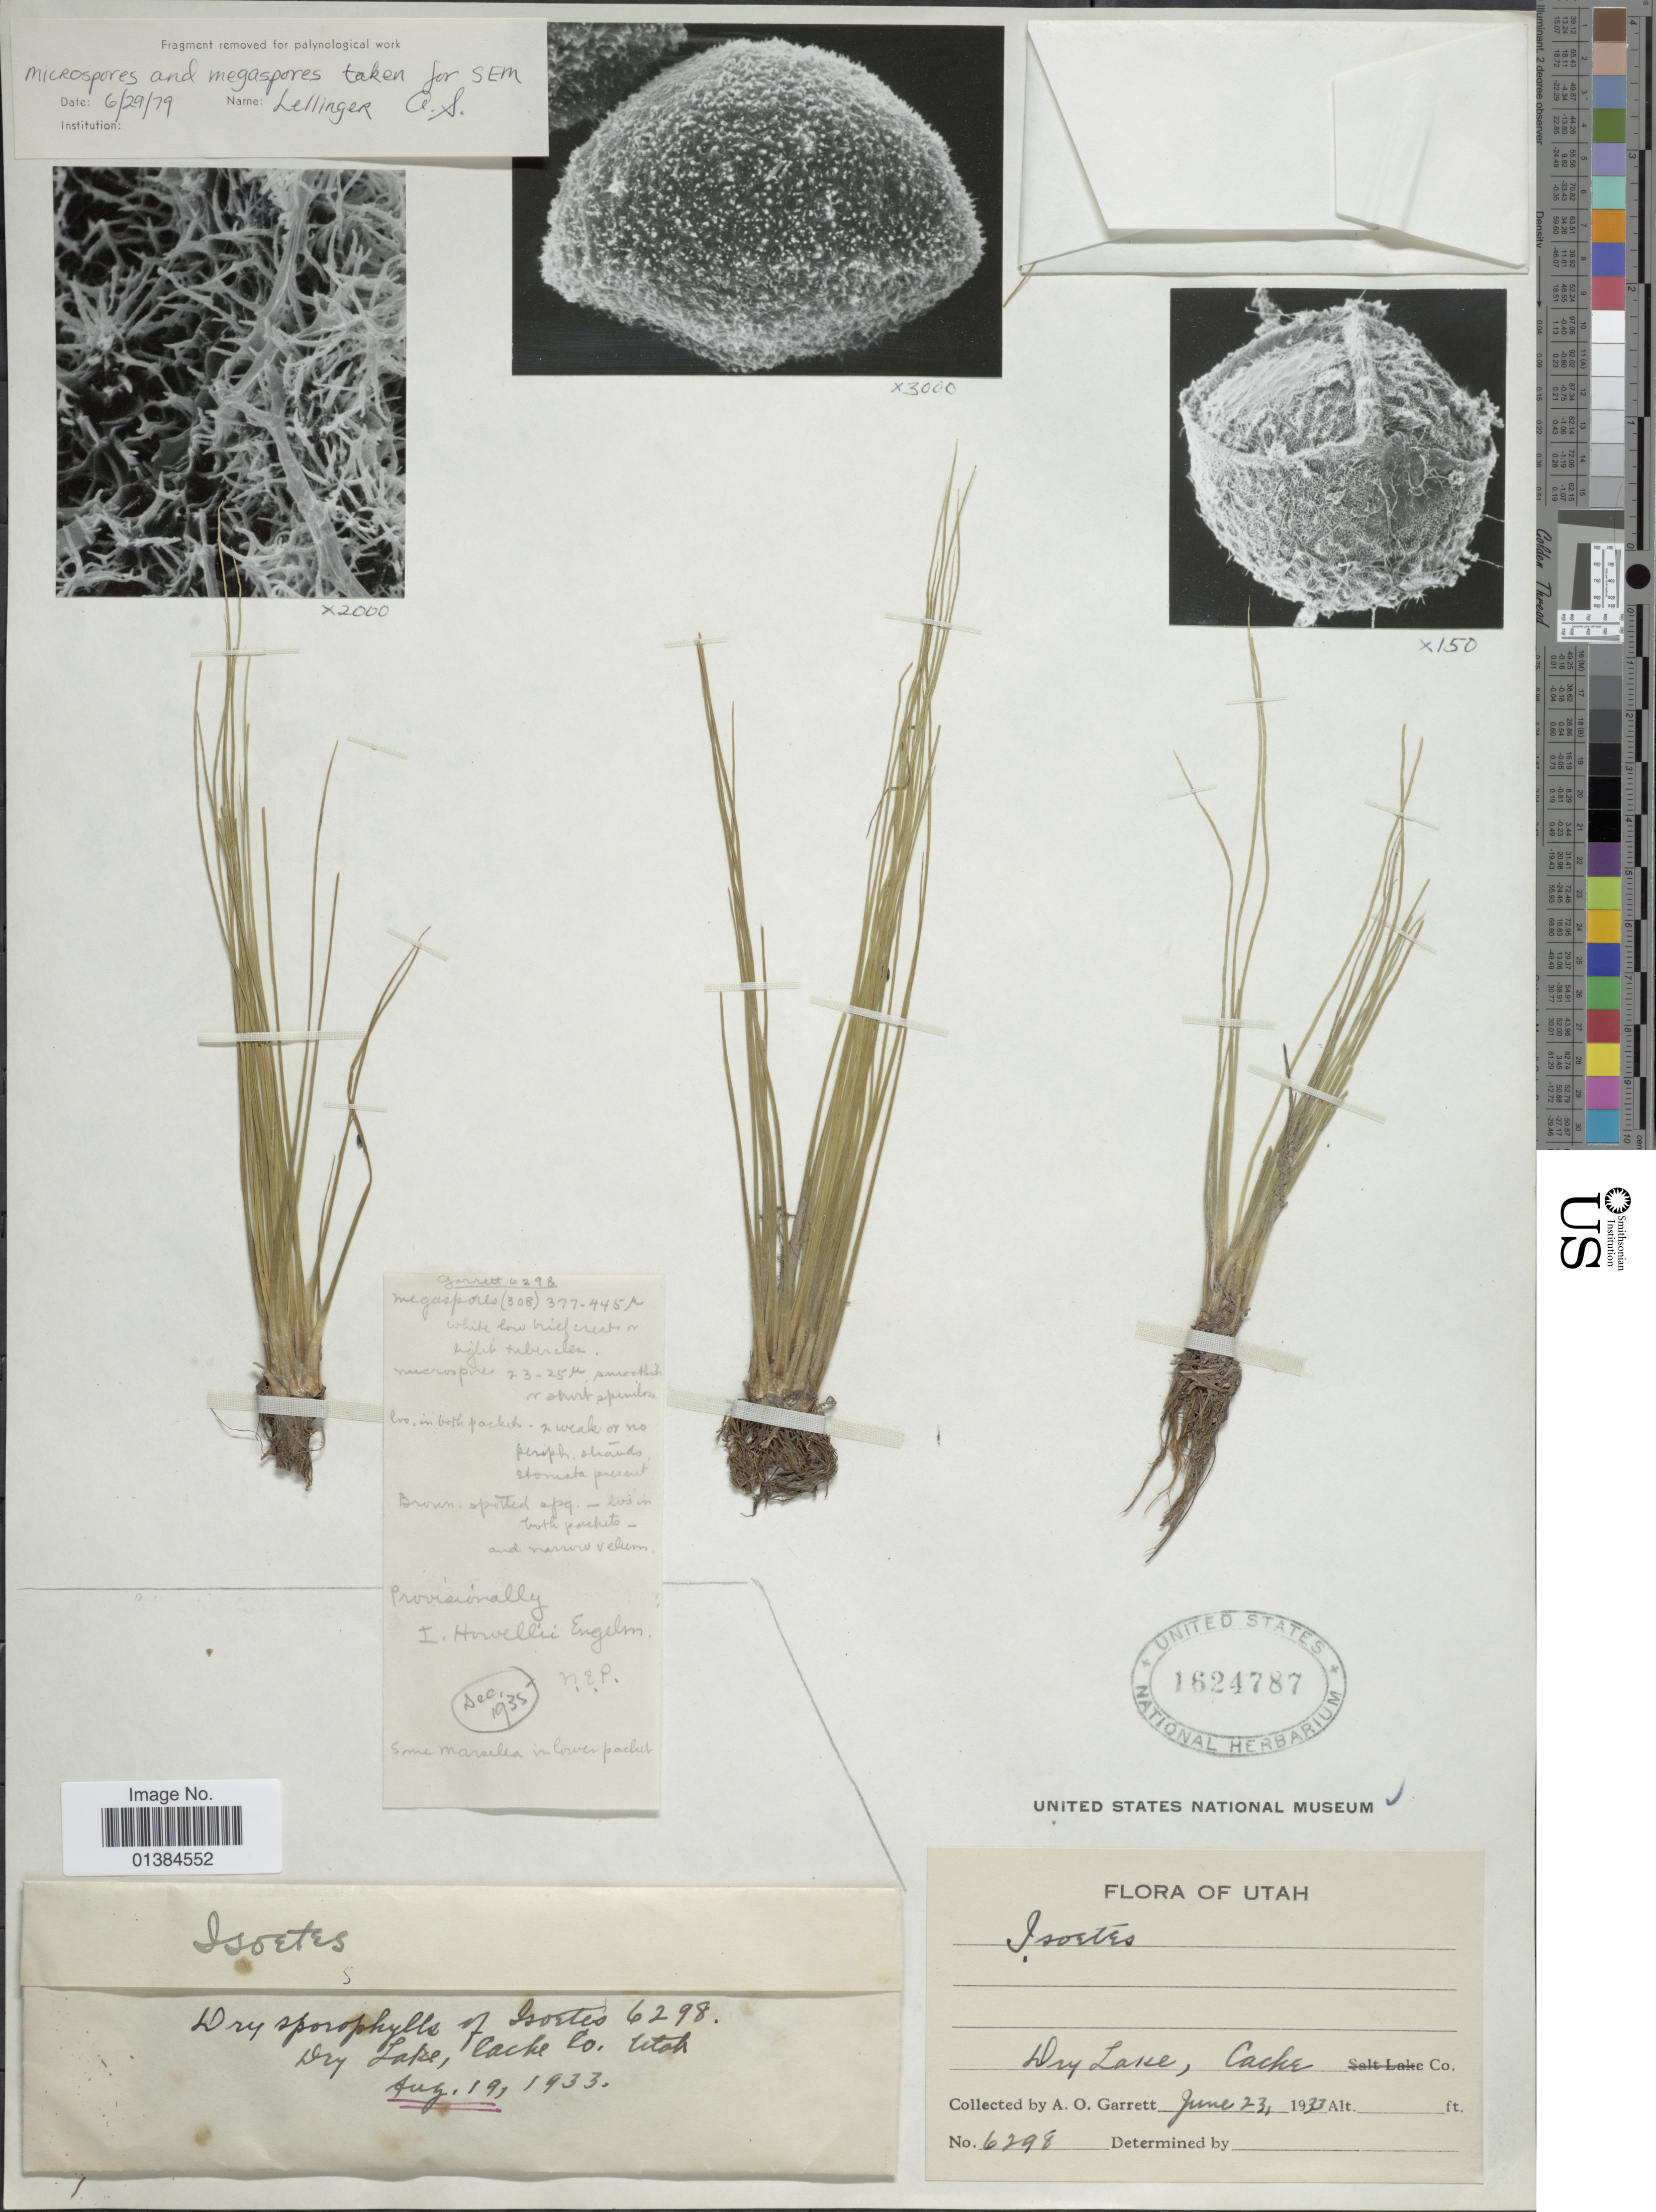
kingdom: Plantae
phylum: Tracheophyta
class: Lycopodiopsida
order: Isoetales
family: Isoetaceae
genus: Isoetes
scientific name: Isoetes howellii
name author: Engelm.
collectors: A. O. Garrett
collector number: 6298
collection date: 1933-06-23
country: United States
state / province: Utah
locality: Dry Lake, Cache Co.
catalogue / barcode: US 1624787